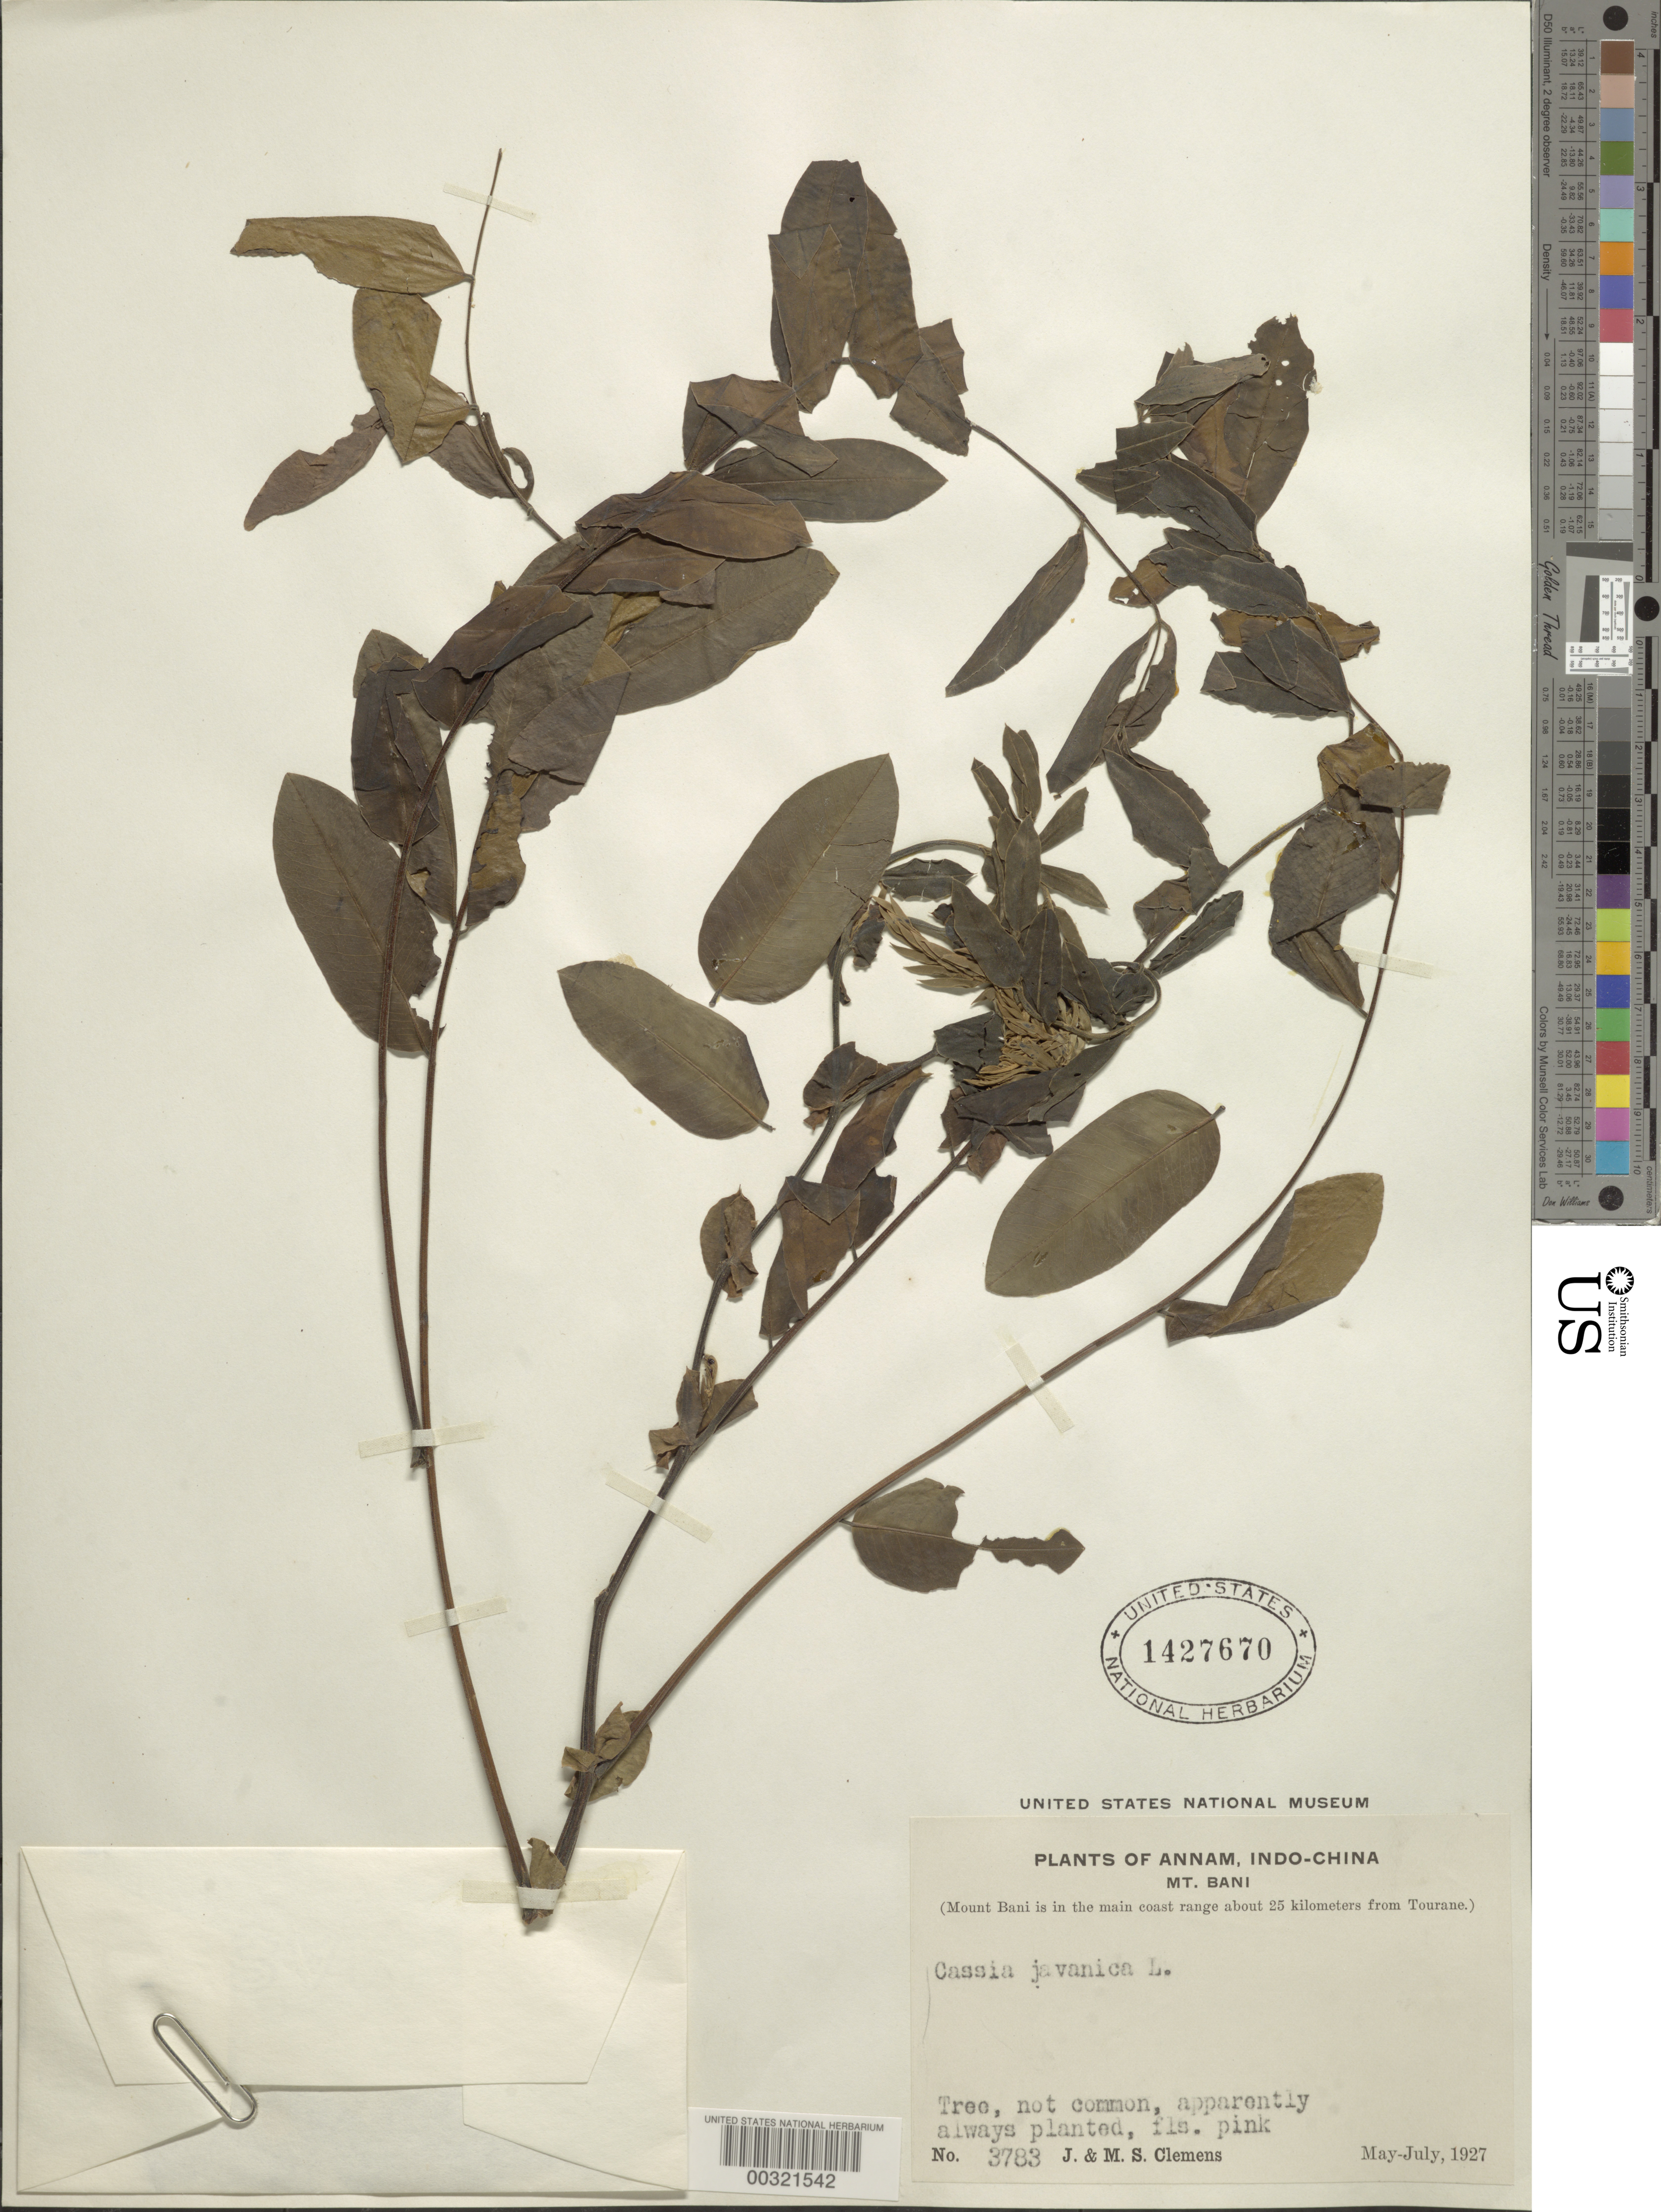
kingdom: Plantae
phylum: Tracheophyta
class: Magnoliopsida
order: Fabales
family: Fabaceae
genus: Cassia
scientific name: Cassia javanica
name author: L.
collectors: J. Clemens & M. S. Clemens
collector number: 3783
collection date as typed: May 1927 to -- Jul 1927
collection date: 1927-05/1927-07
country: Vietnam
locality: Mt. bani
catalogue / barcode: US 1427670